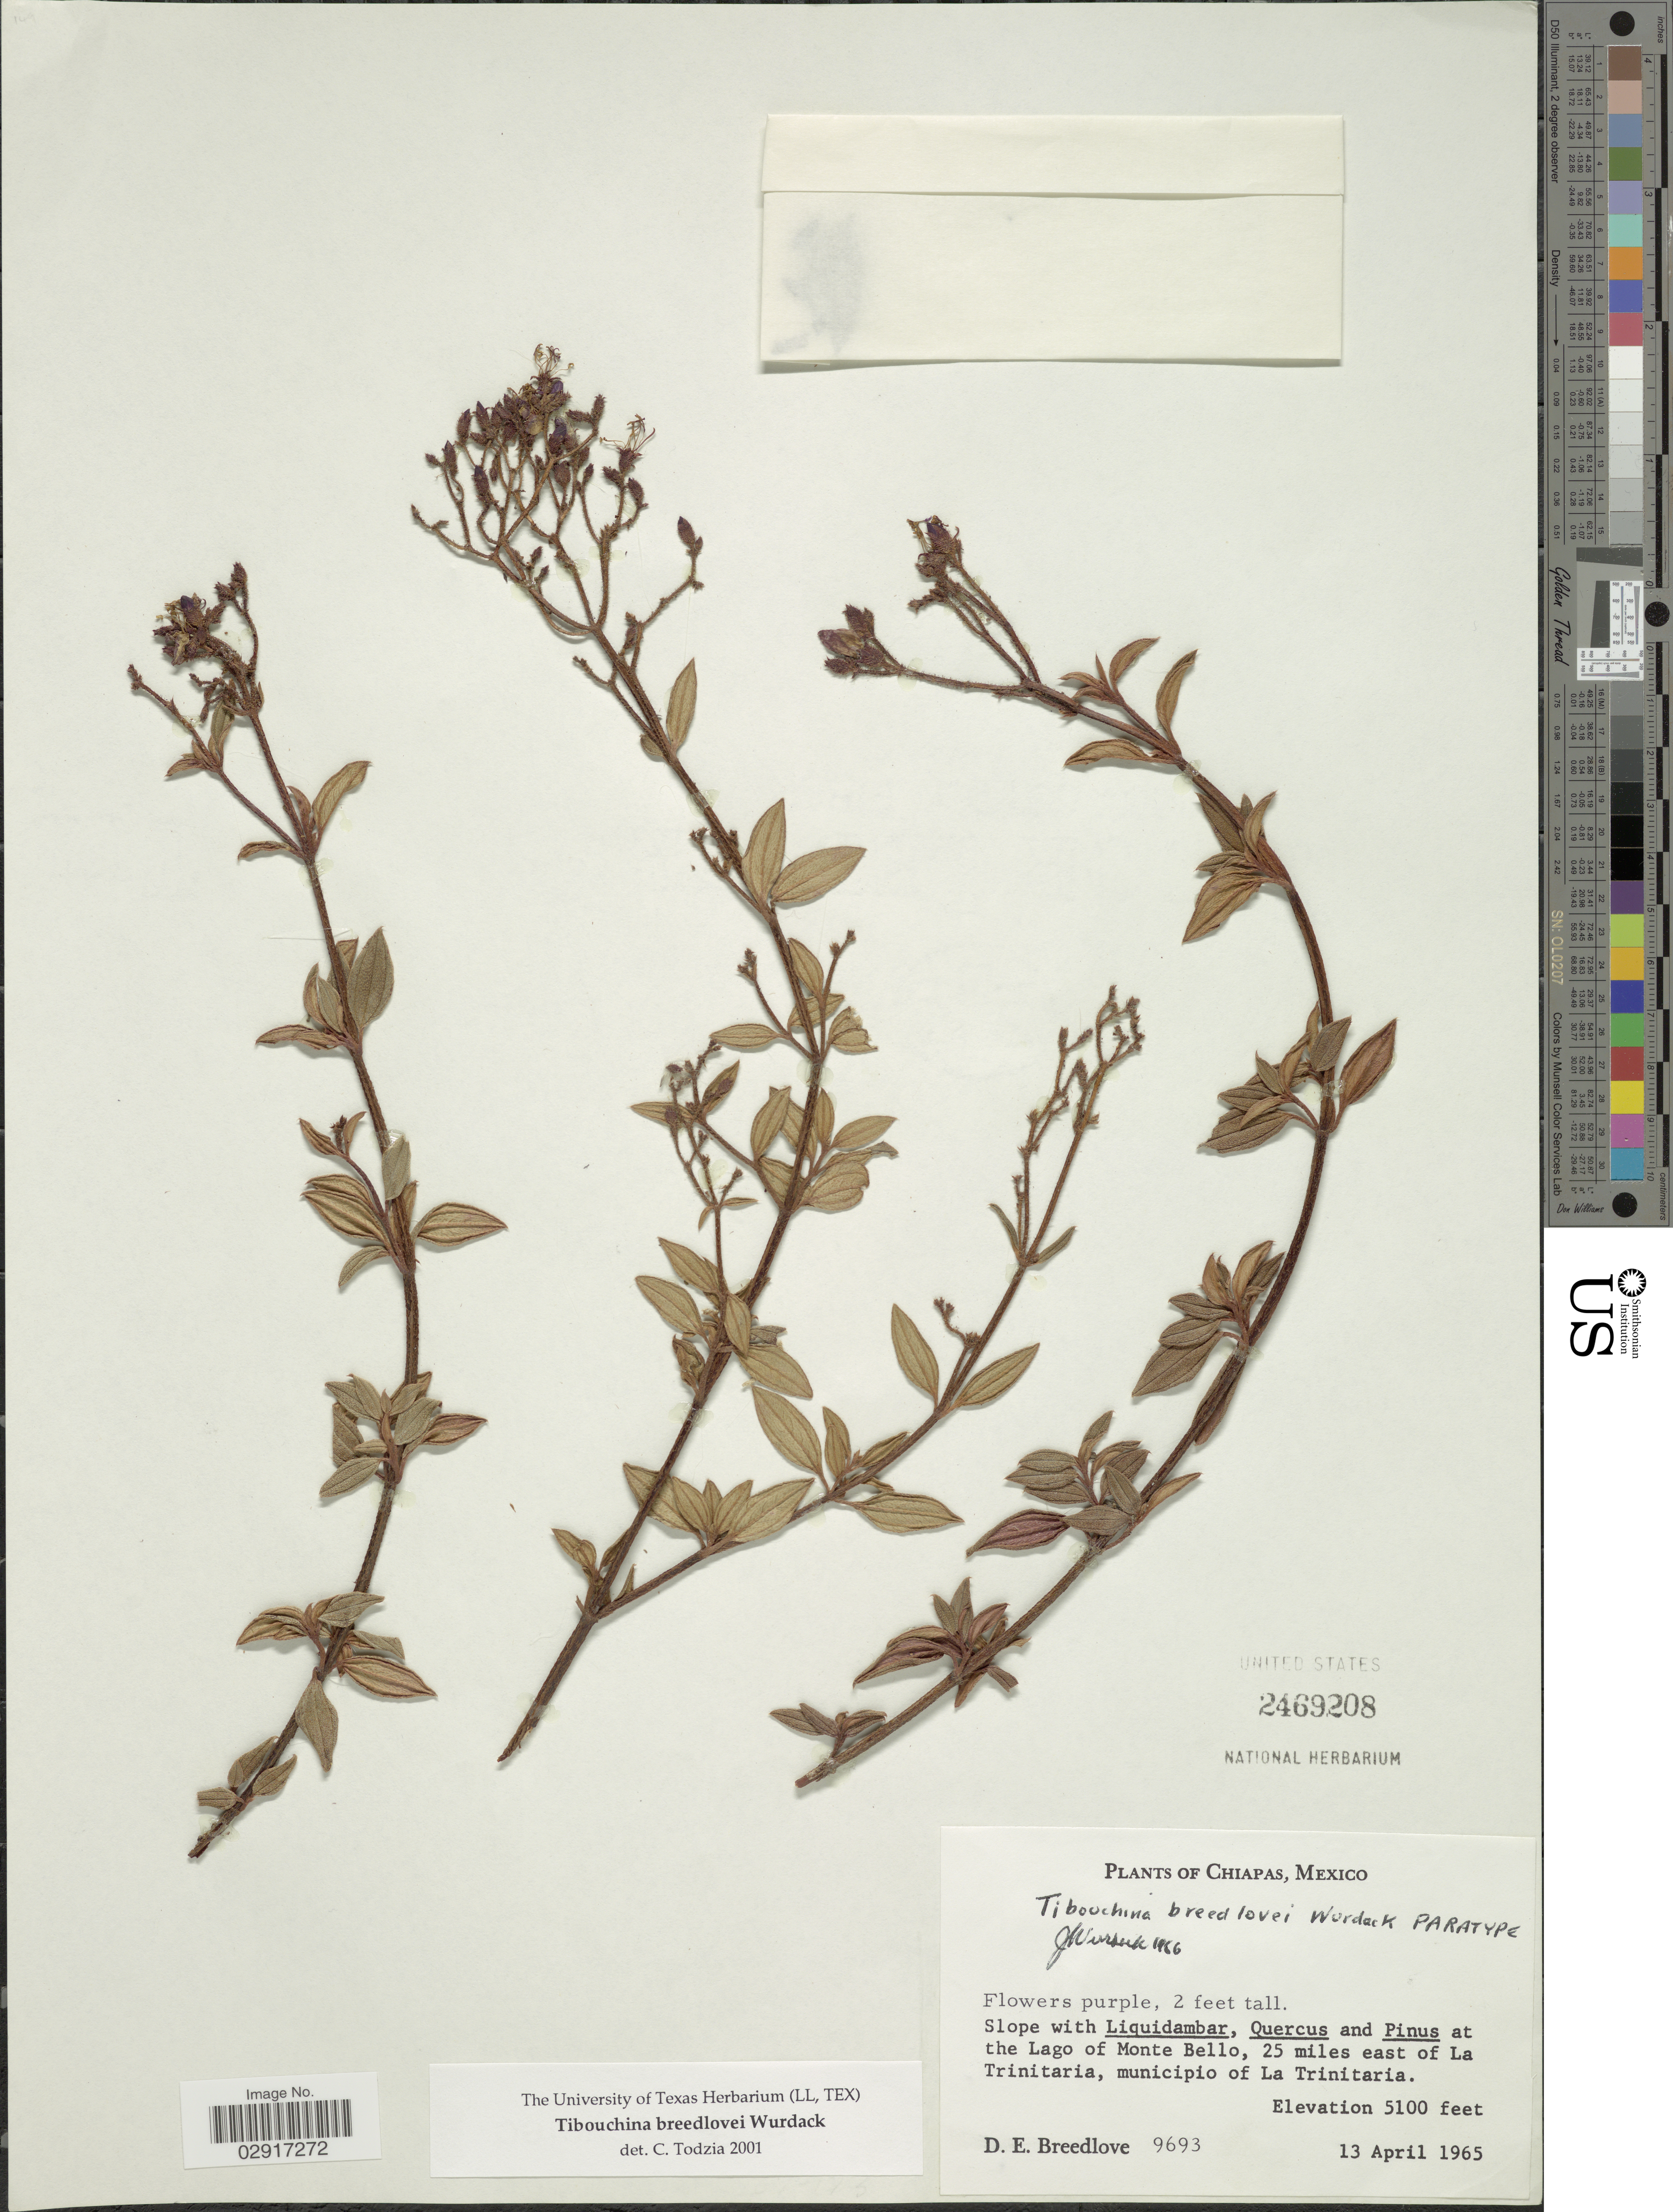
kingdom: Plantae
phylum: Tracheophyta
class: Magnoliopsida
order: Myrtales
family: Melastomataceae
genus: Heterocentron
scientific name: Heterocentron breedlovei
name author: (Wurdack) P.J.F. Guim. & Michelang.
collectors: D. E. Breedlove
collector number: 9693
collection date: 1965-04-13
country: Mexico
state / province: Chiapas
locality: At the Lago of Monte Bello, 25 miles east of La Trinitaria, municipio of Trinitaria.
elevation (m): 1554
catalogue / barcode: US 2469208